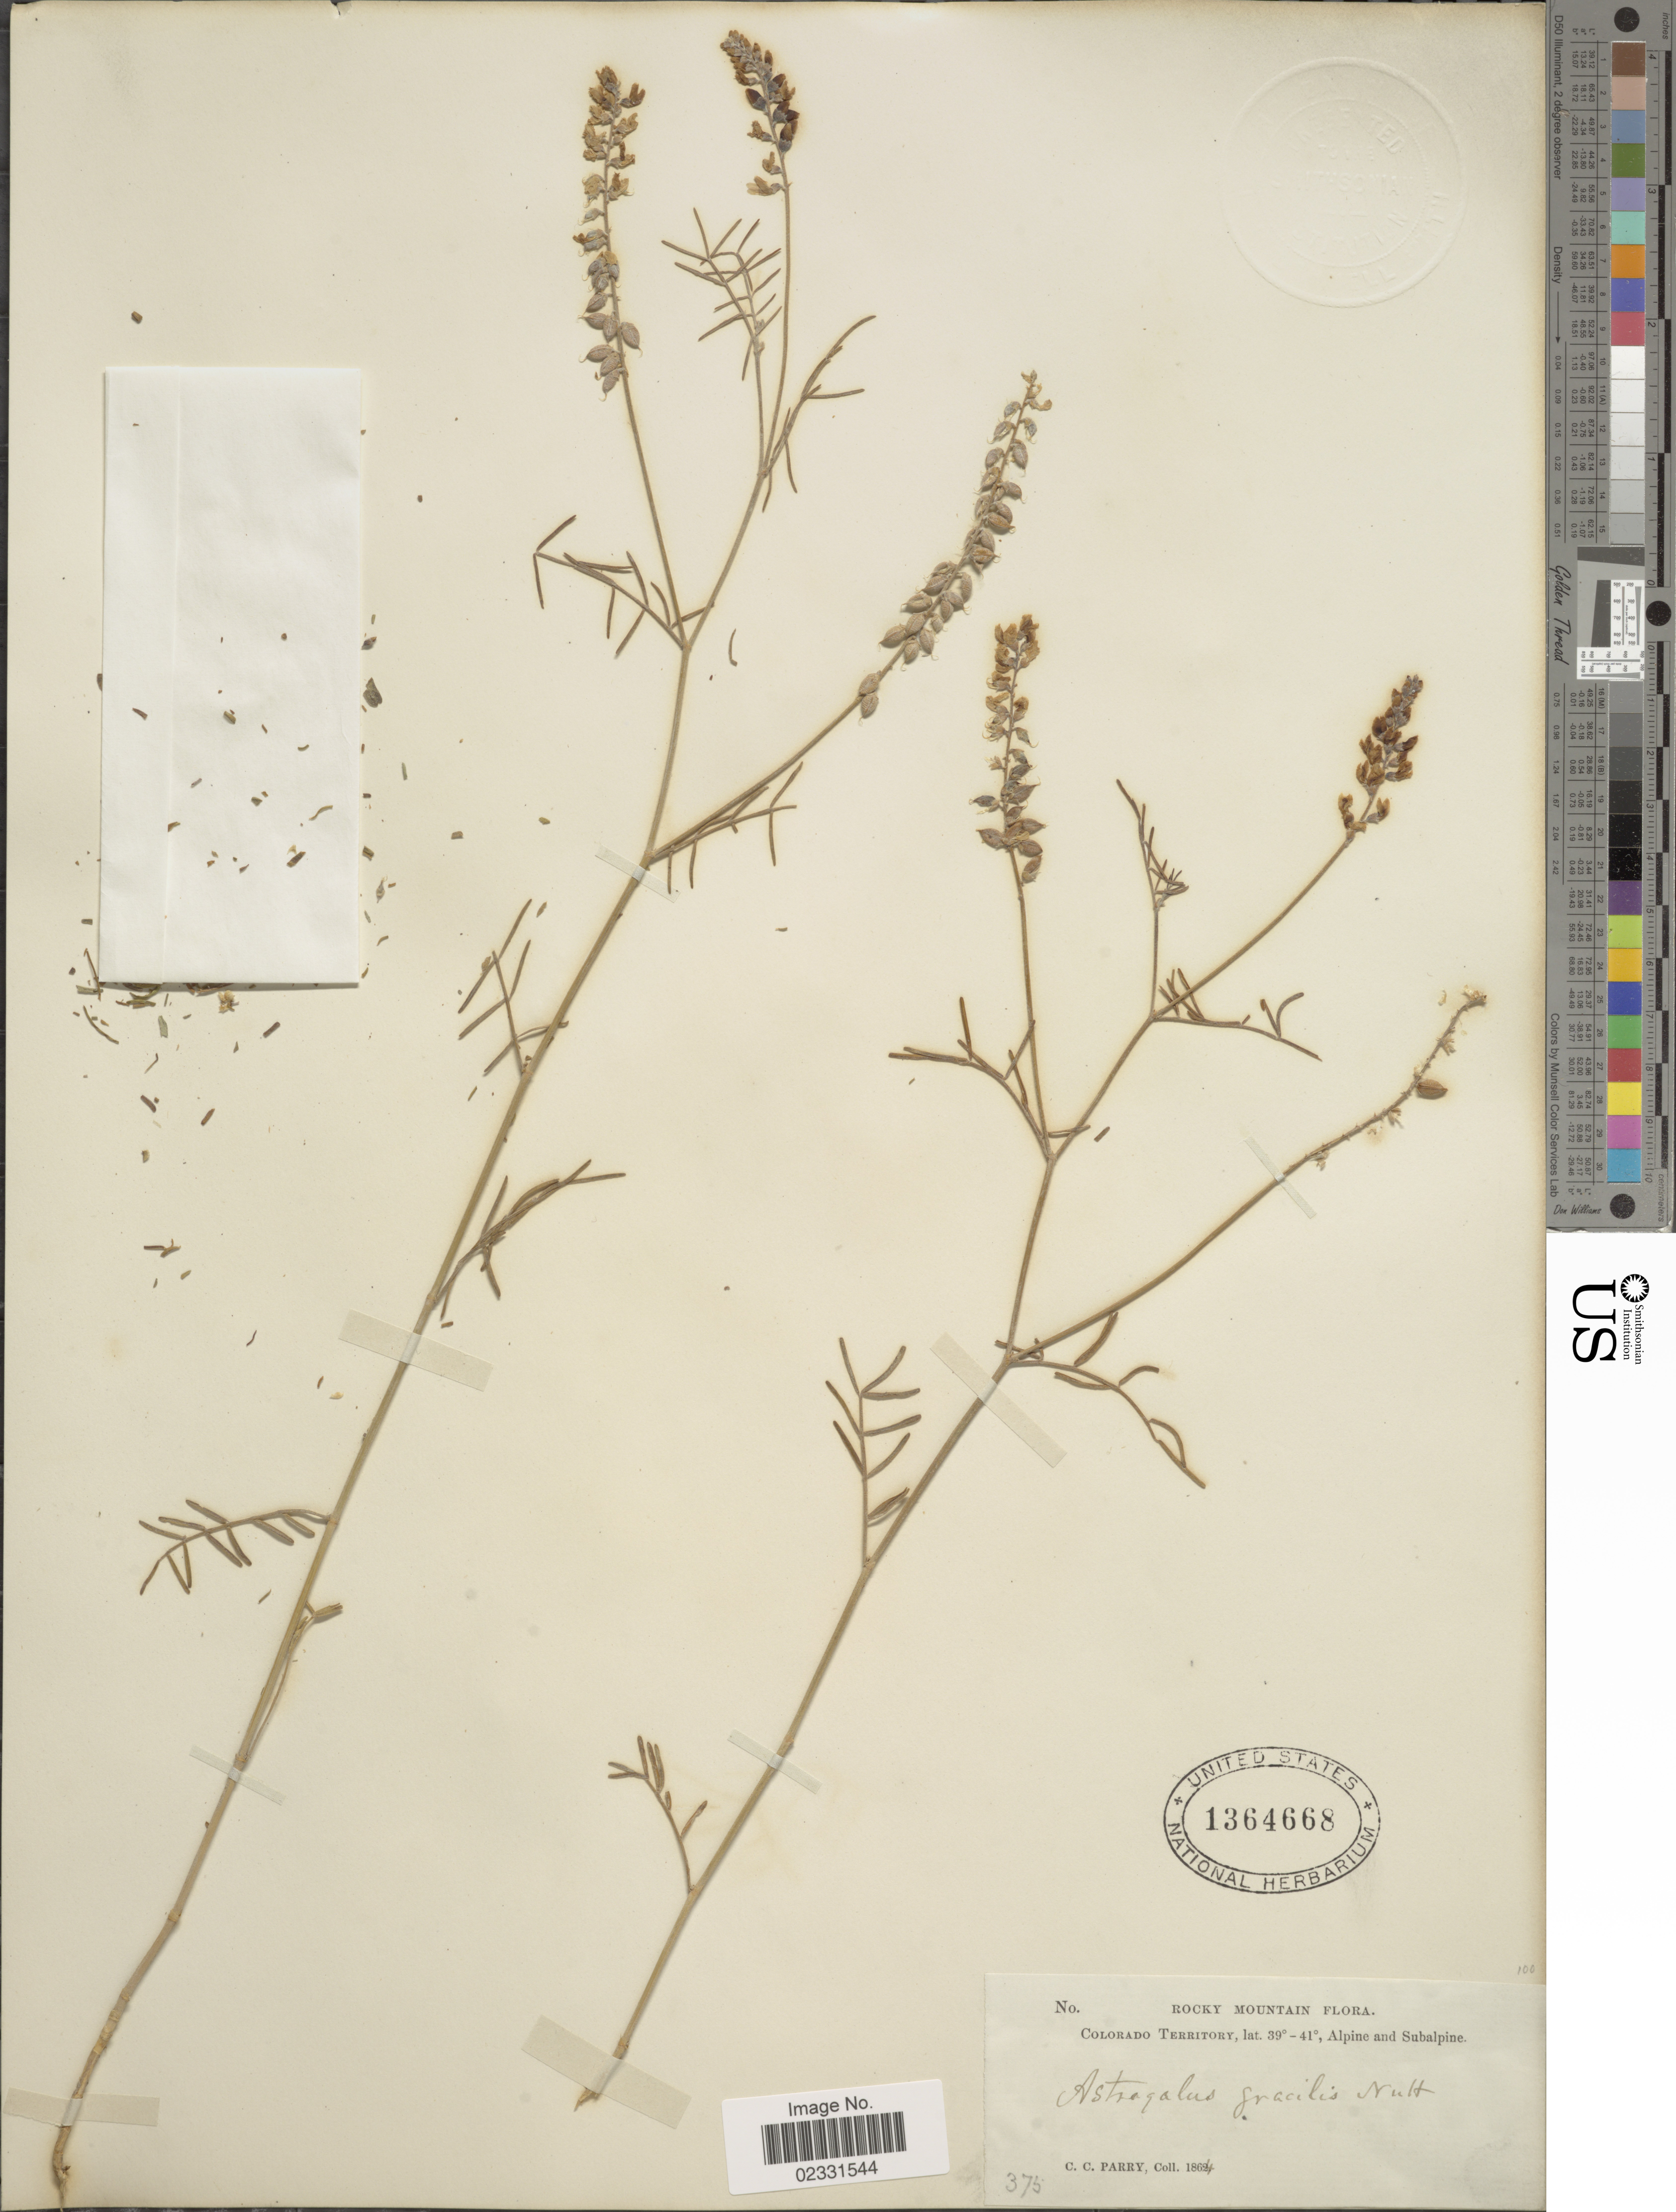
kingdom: Plantae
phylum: Tracheophyta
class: Magnoliopsida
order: Fabales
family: Fabaceae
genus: Astragalus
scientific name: Astragalus gracilis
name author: Nutt.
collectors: C. C. Parry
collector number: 375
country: United States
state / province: Colorado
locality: Rocky Mountain, Colorado Territory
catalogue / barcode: US 1364668